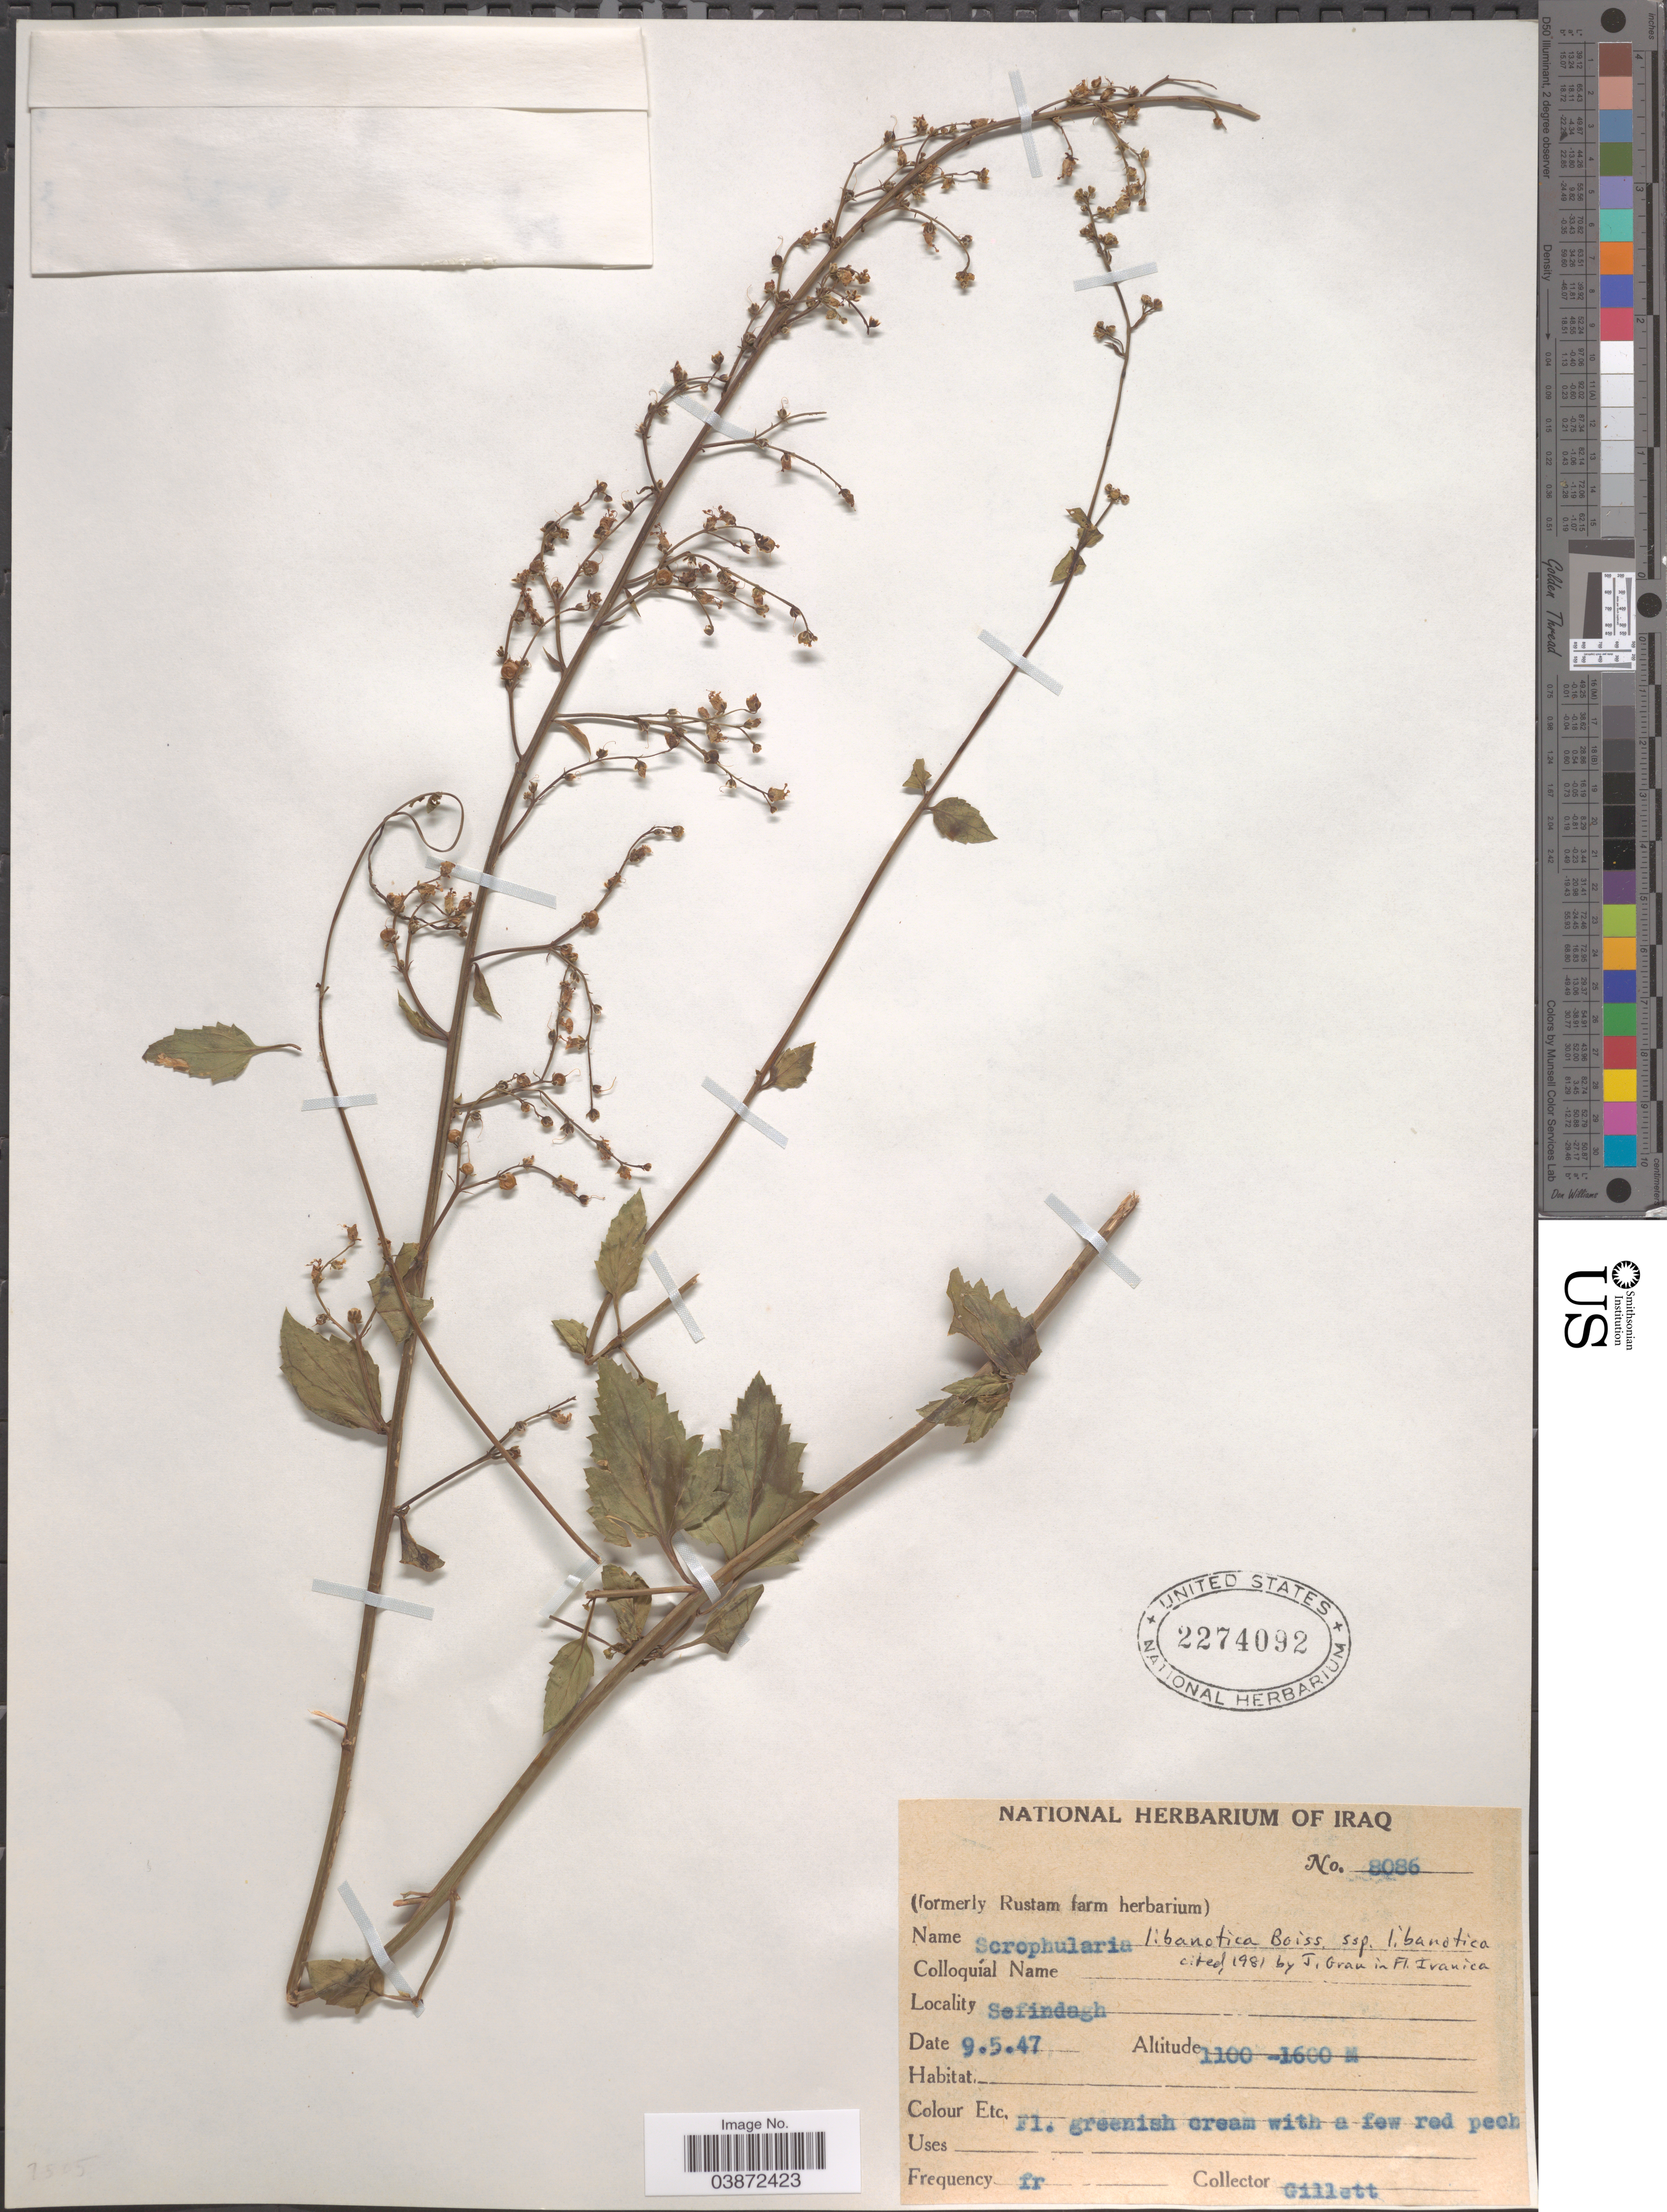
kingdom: Plantae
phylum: Tracheophyta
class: Magnoliopsida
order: Lamiales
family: Scrophulariaceae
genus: Scrophularia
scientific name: Scrophularia libanotica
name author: Boiss.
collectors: Gillett, --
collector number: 8086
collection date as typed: Transcribed d/m/y: 9/5/47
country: Iraq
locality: Sefindagh.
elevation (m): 1100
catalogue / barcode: US 2274092